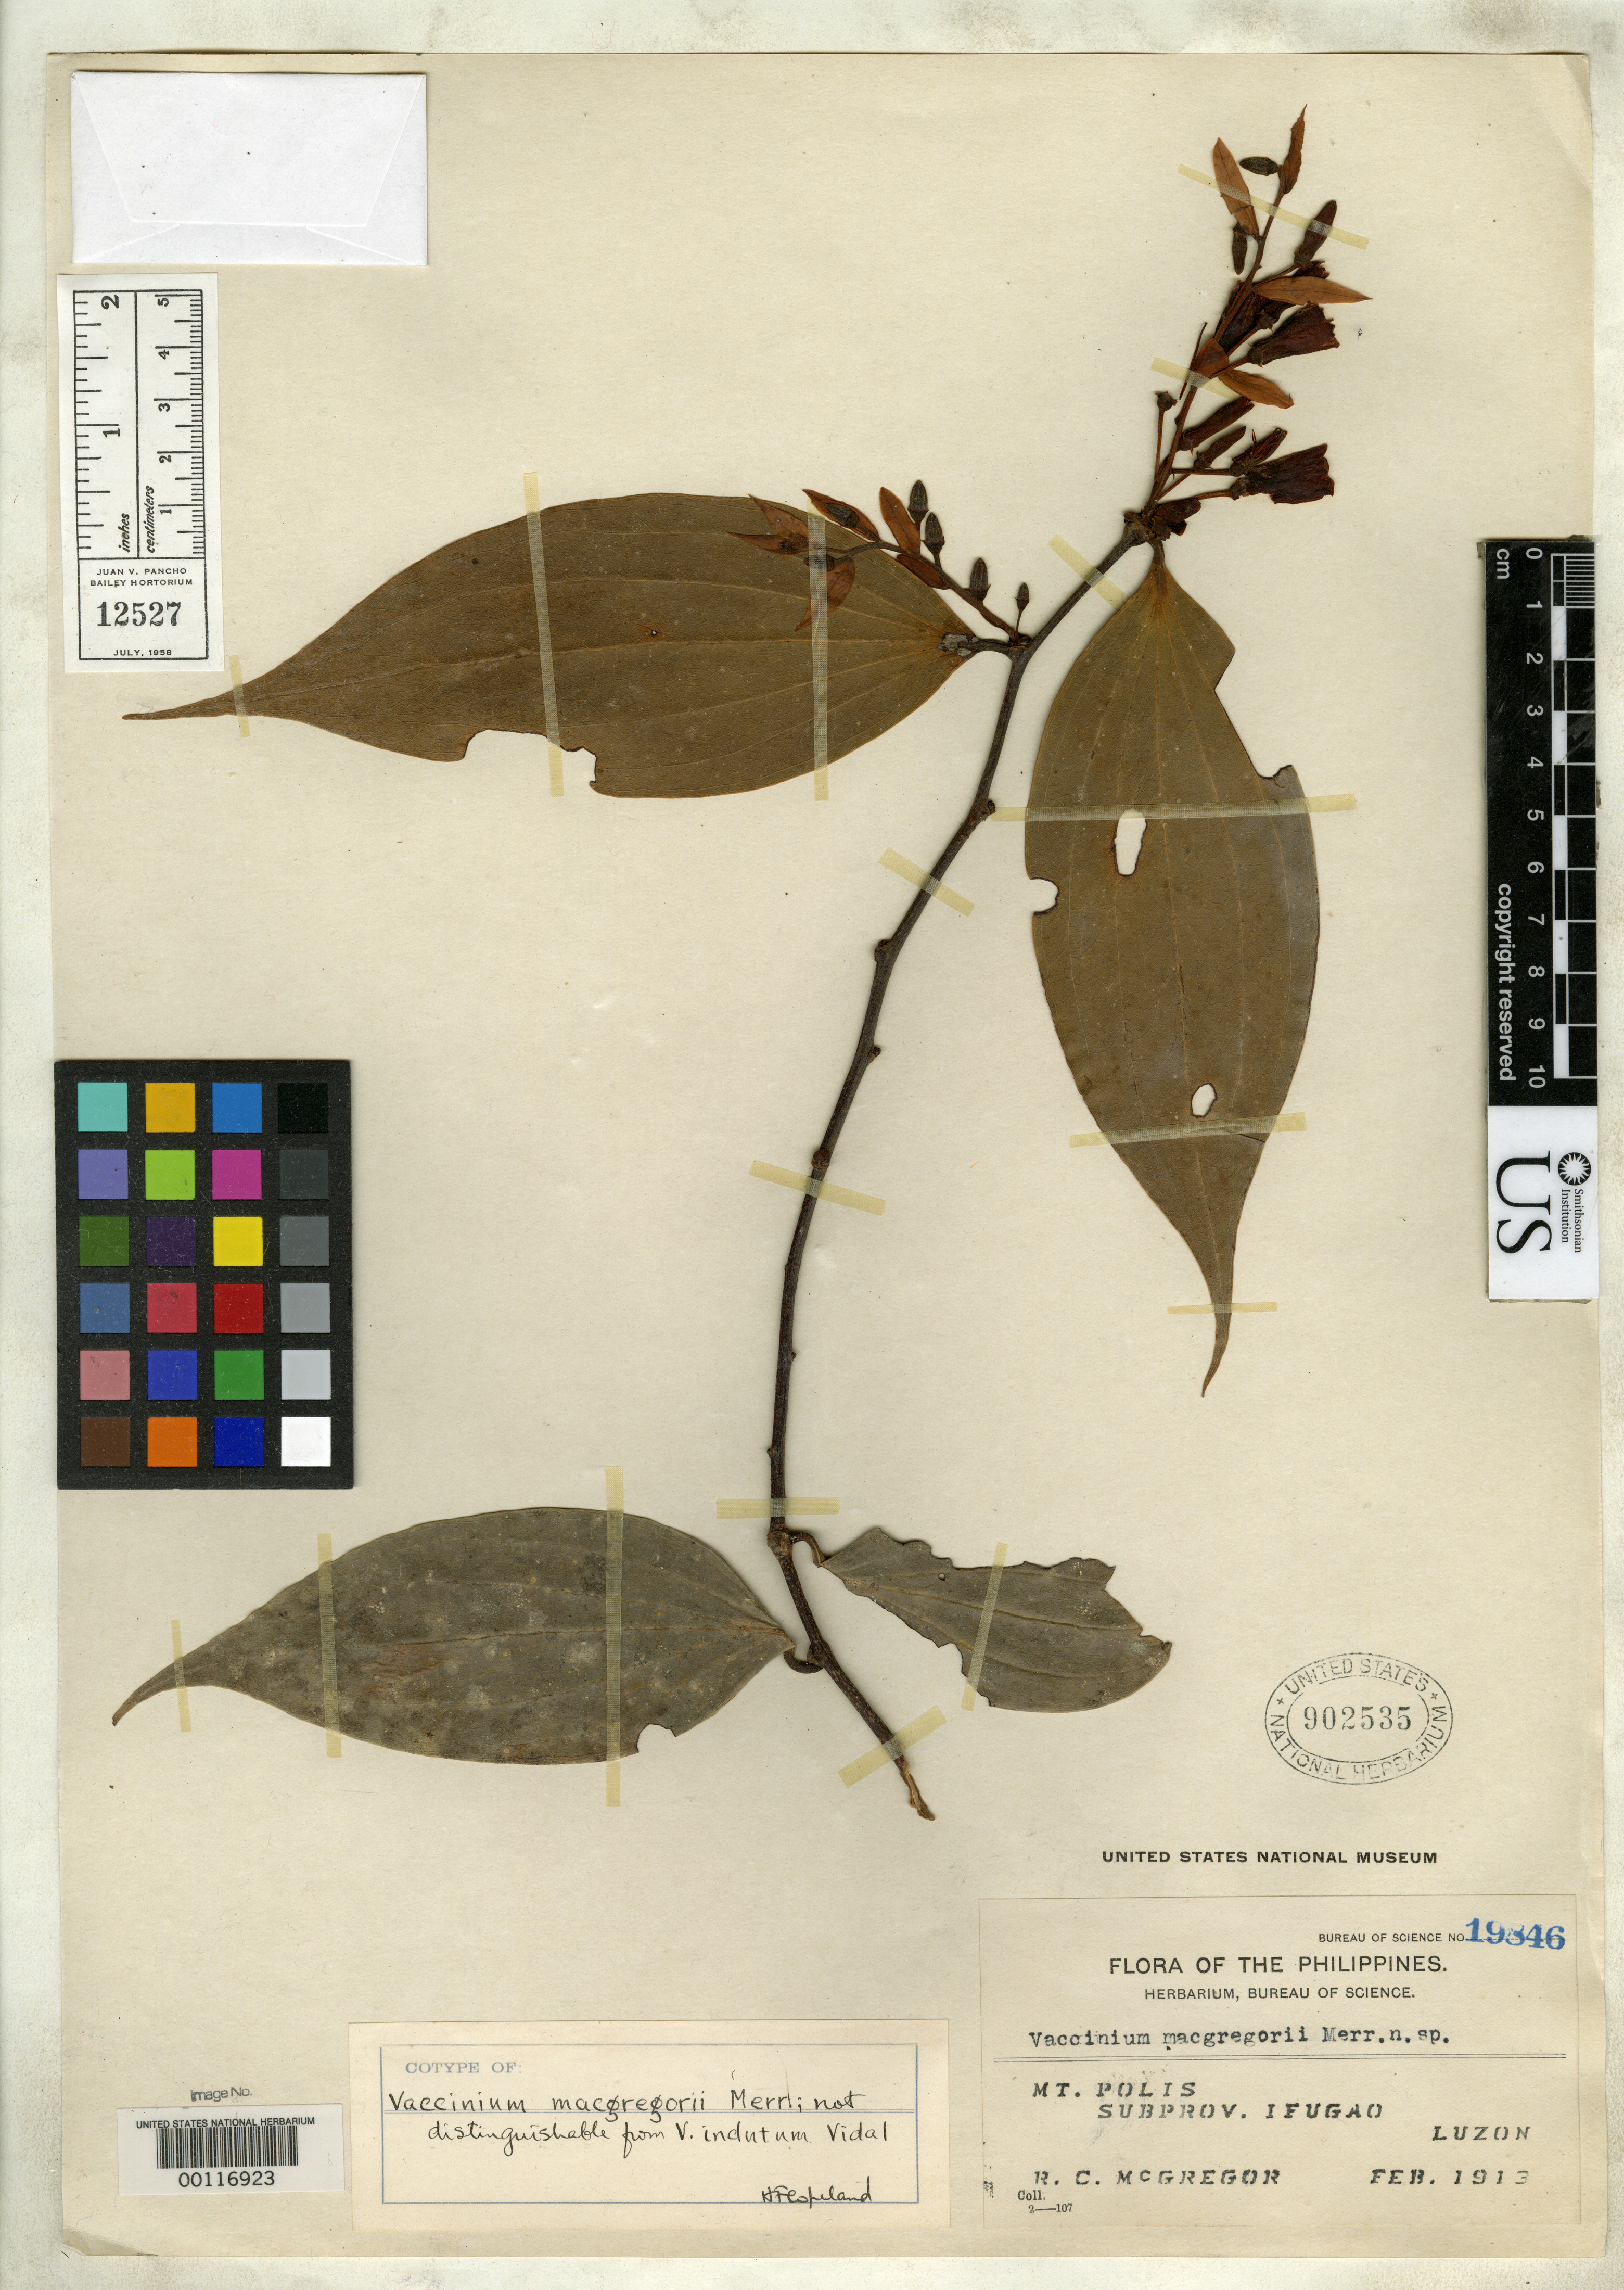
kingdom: Plantae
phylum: Tracheophyta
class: Magnoliopsida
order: Ericales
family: Ericaceae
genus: Vaccinium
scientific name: Vaccinium macgregorii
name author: Merr.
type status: Isotype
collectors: R. C. McGregor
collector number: Bur. Sci. 19846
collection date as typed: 11 Feb 1913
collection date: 1913-02-11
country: Philippines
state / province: Cordillera (Administrative Region)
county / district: Ifugao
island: Luzon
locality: Mount Polis.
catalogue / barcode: US 902535